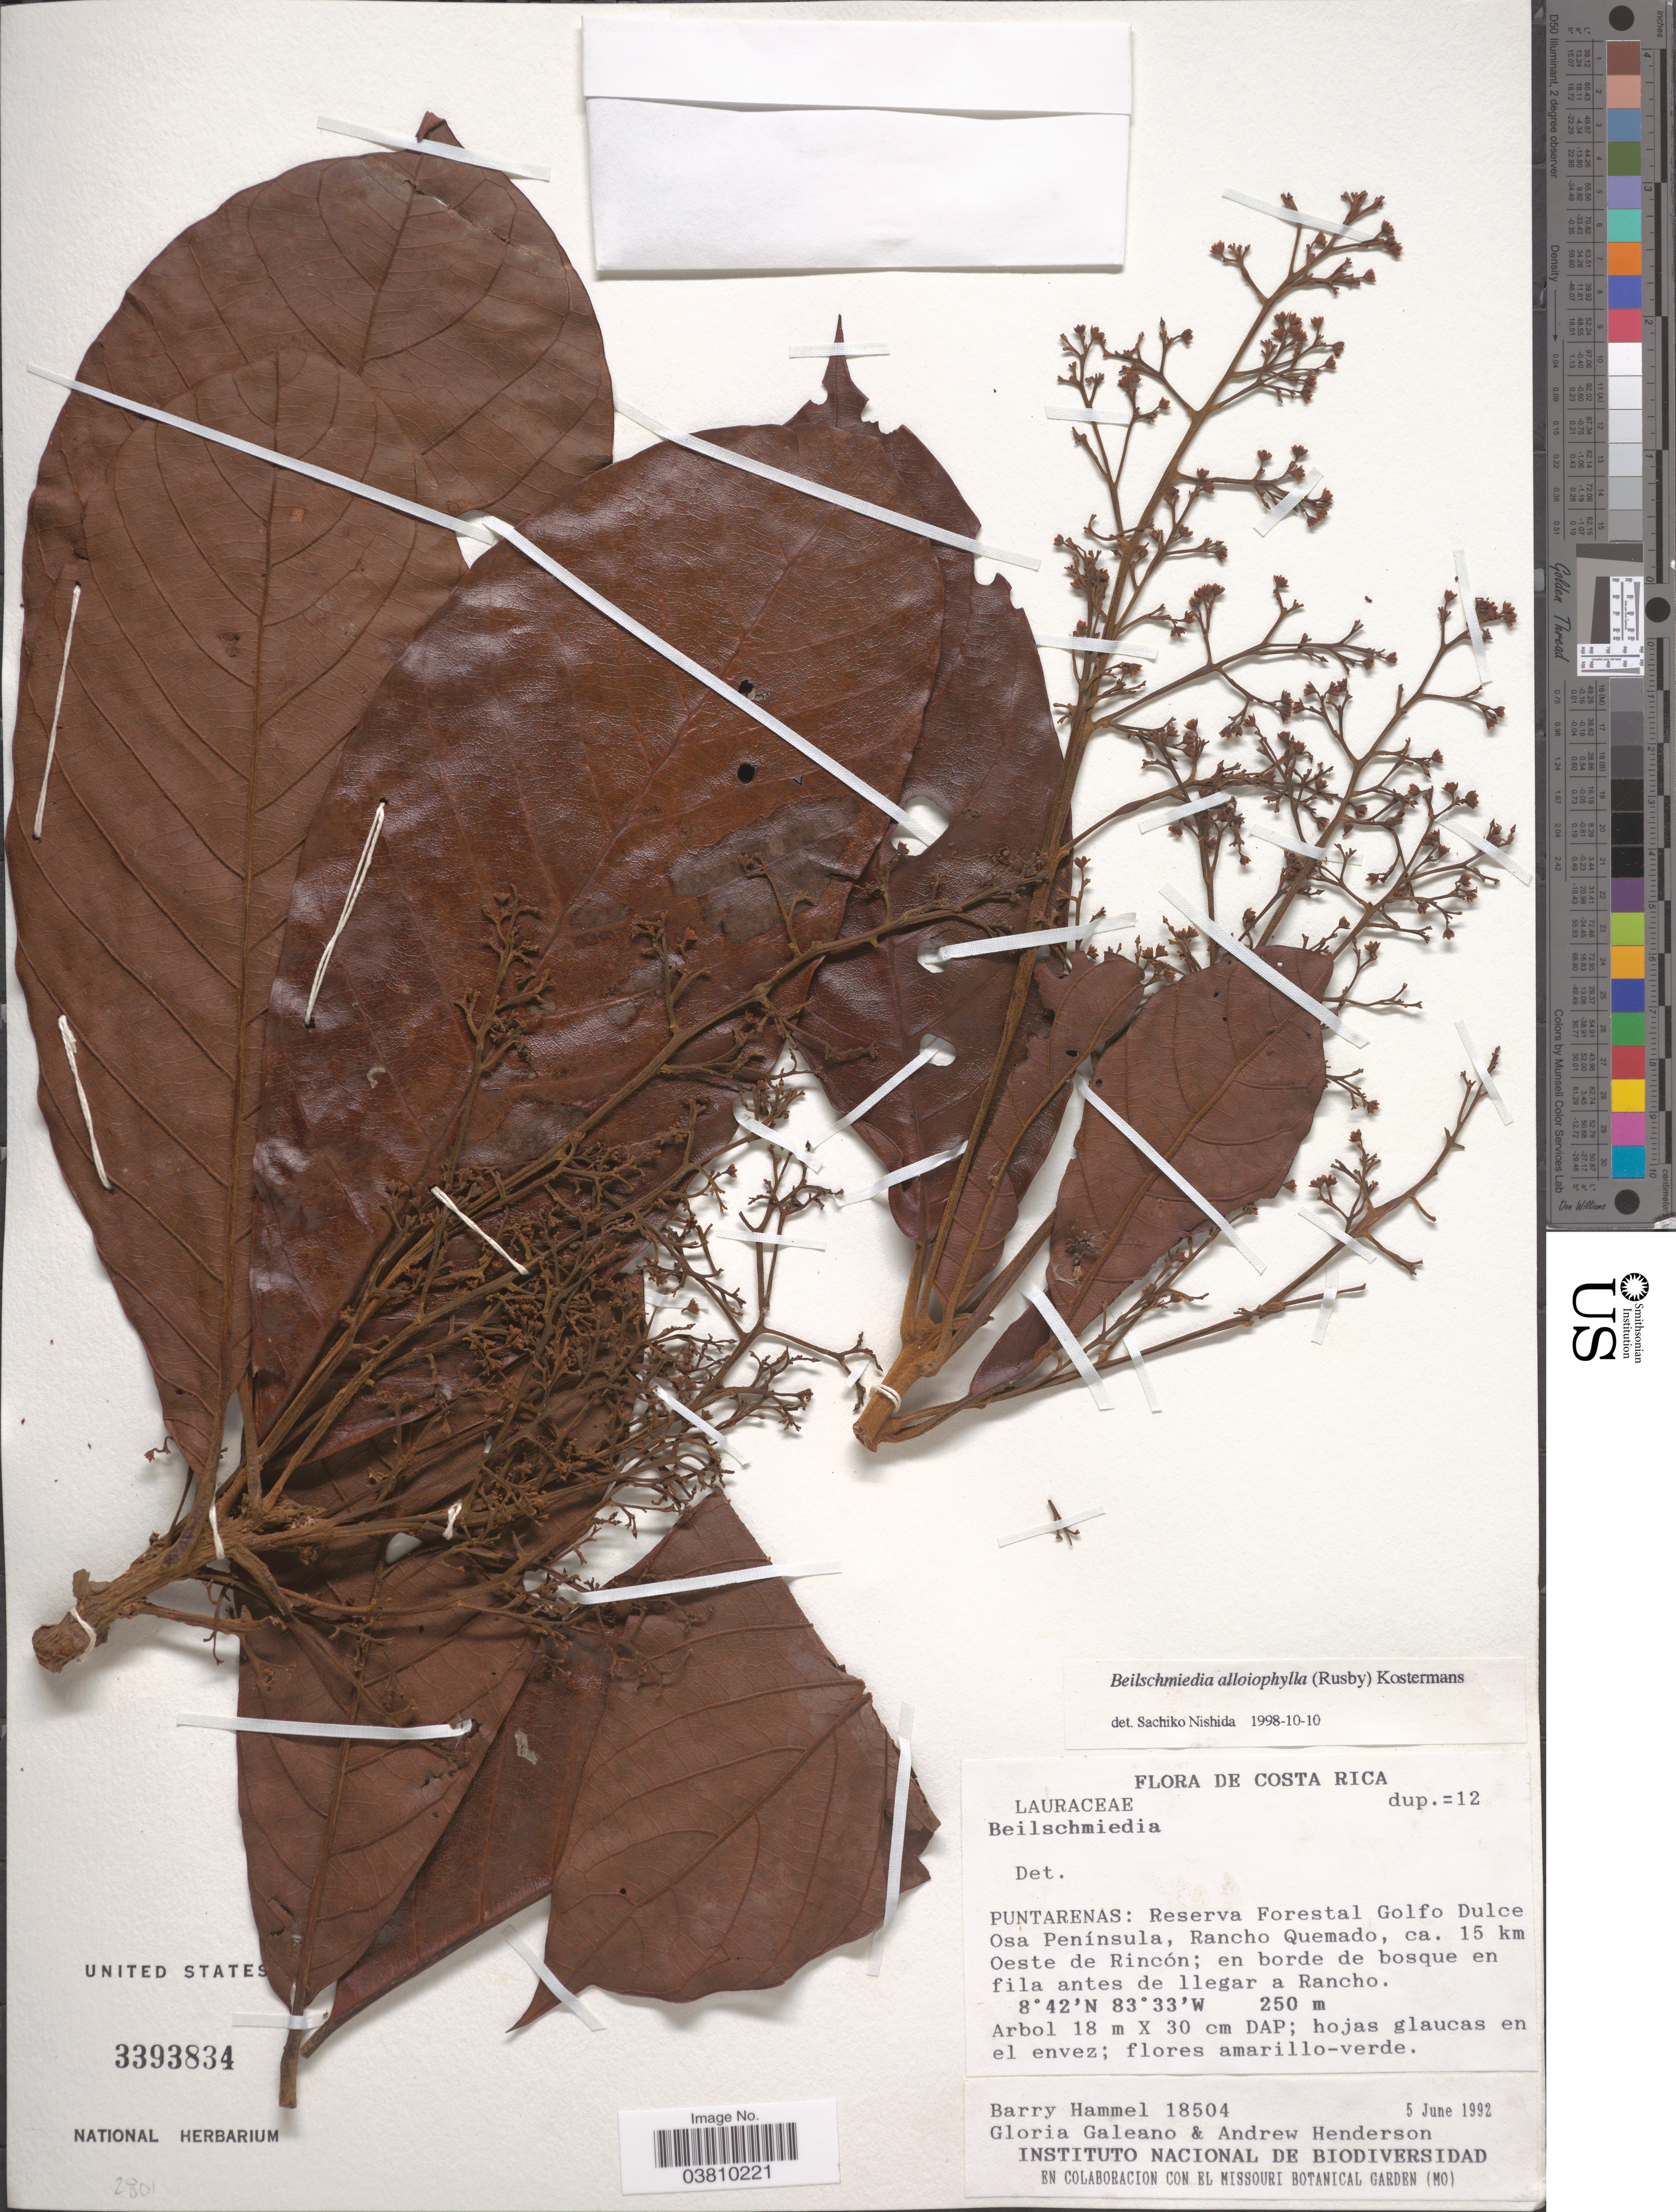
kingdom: Plantae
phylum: Tracheophyta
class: Magnoliopsida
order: Laurales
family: Lauraceae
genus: Beilschmiedia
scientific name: Beilschmiedia alloiophylla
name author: (Rusby) Kosterm.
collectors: B. Hammel, G. A. Galeano & A. Henderson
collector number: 18504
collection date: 1992-06-05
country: Costa Rica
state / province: Puntarenas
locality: Reserva Forestal Golfo Dulce Osa Península, Rancho Quemado, ca. 15 km Oeste de Rincón; en borde de bosque en fila antes de llegar a Rancho.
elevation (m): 250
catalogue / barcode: US 3393834